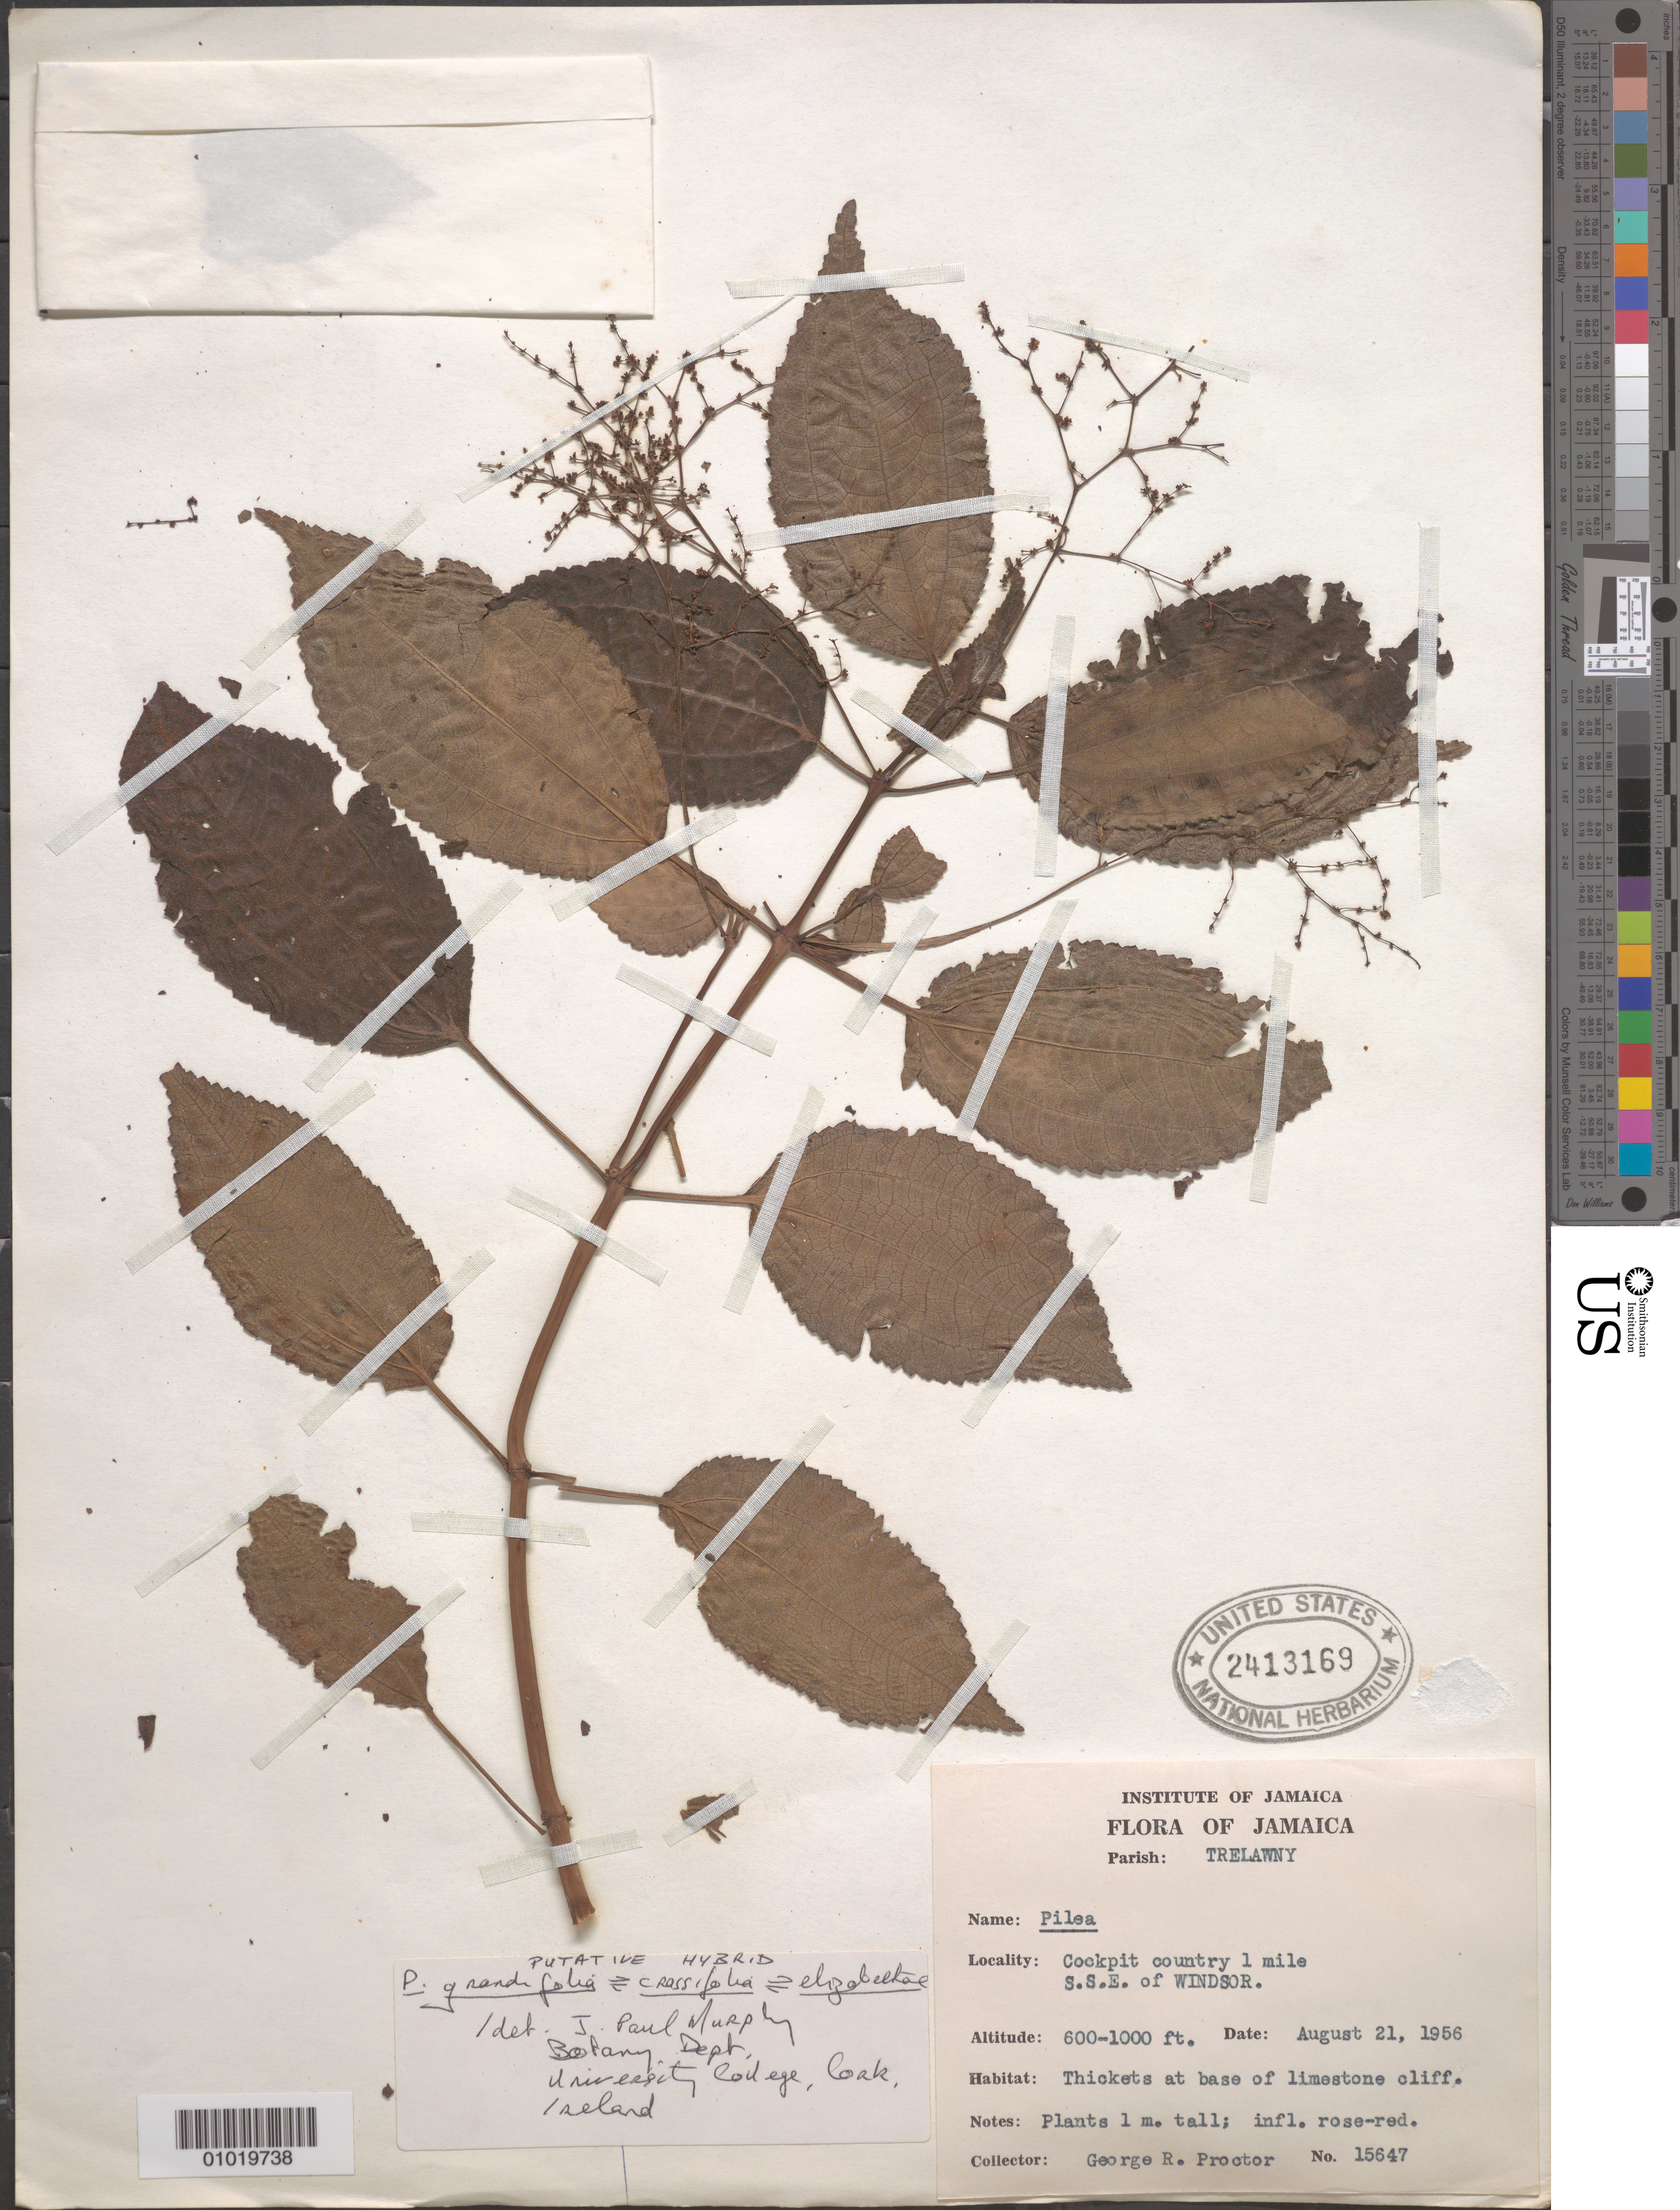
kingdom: Plantae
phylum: Tracheophyta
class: Magnoliopsida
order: Rosales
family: Urticaceae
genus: Pilea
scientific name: Pilea sp.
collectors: G. R. Proctor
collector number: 15647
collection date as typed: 21 Aug 1956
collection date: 1956-08-21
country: Jamaica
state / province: Trelawny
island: Jamaica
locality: Cockpit Country 1 mi SSE of Windsor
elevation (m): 183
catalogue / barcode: US 2413169